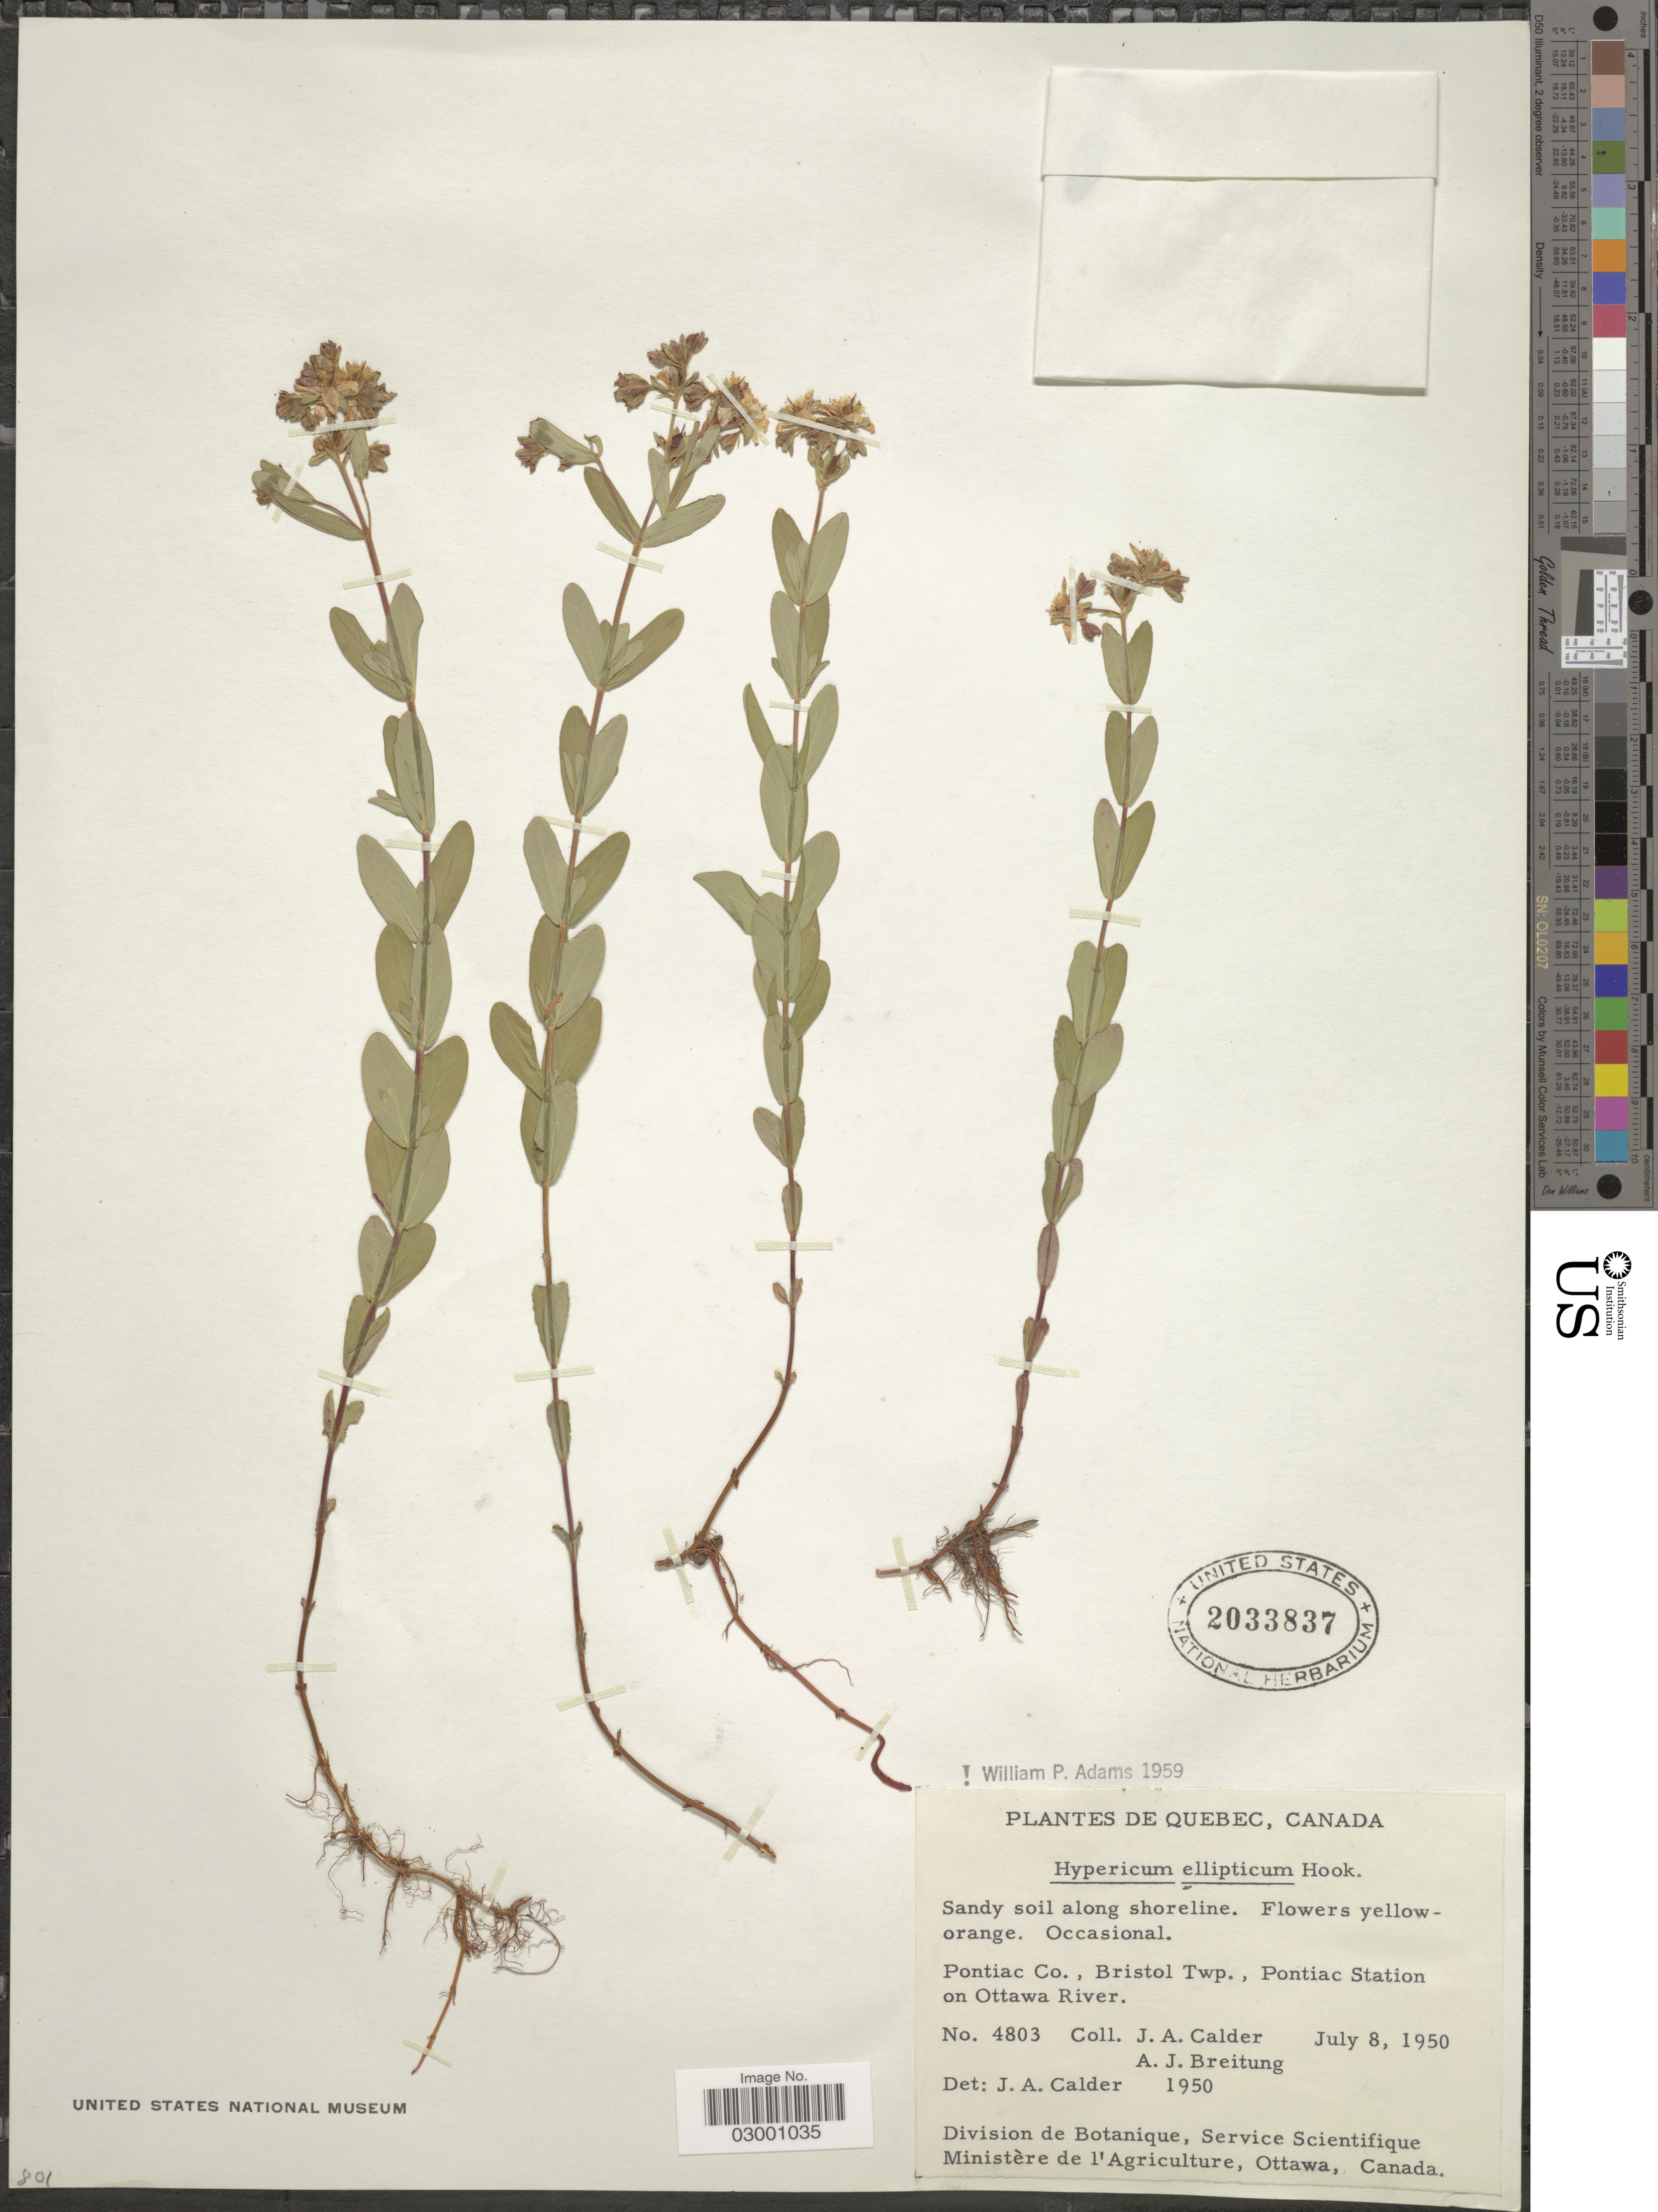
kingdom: Plantae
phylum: Tracheophyta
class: Magnoliopsida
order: Malpighiales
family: Hypericaceae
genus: Hypericum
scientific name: Hypericum ellipticum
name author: Hook.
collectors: J. A. Calder & A. Breitung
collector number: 4803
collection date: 1950-07-08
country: Canada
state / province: Quebec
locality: Pontiac Co., Bristol Twp., Pontiac Station on Ottawa River.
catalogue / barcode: US 2033837